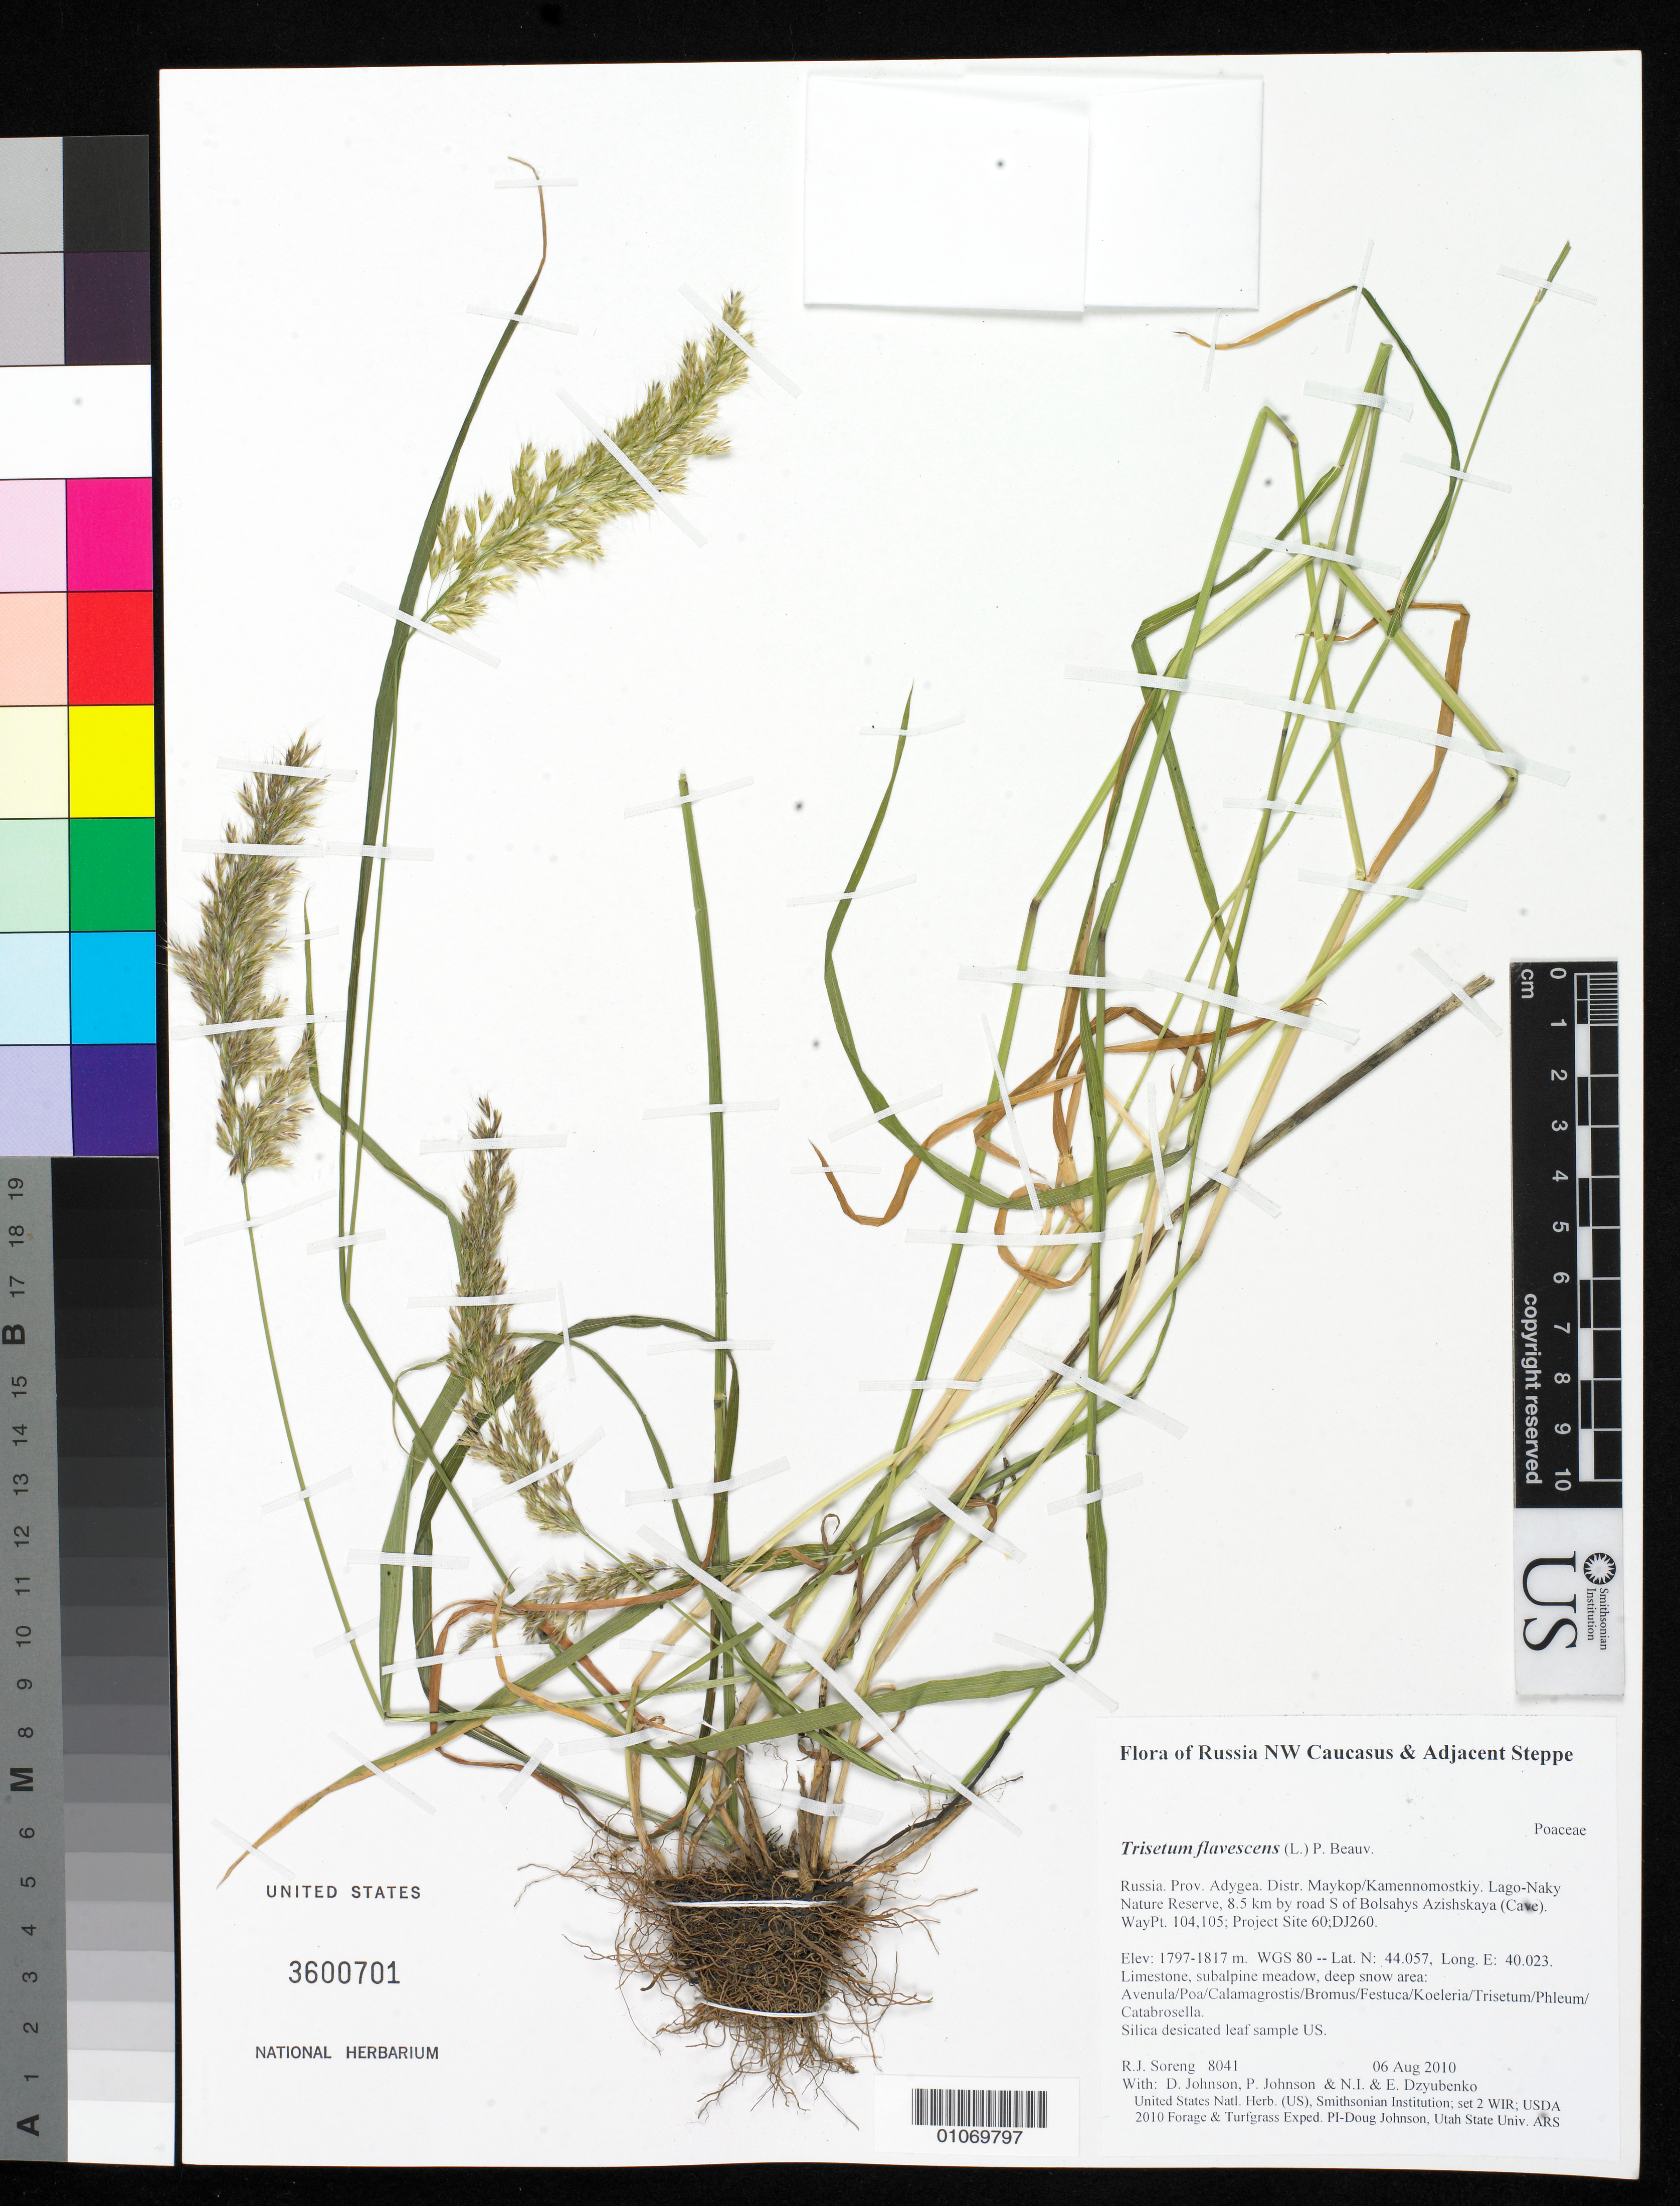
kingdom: Plantae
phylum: Tracheophyta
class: Liliopsida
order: Poales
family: Poaceae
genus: Trisetum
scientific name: Trisetum flavescens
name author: (L.) P. Beauv.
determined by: Soreng, Robert J., Research Associate (BOT), Smithsonian Institution - National Museum of Natural History (UNITED STATES)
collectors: R. J. Soreng, D. Johnson, P. Johnson, N. Dzyubenko & E. Dzyubenko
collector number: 8041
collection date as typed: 06 Aug 2010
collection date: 2010-08-06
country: Russian Federation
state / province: Adygea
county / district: Maykop/Kamennomostkiy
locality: Lago-Naky Nature Reserve, 8.5 km by road S of Bolsahys Azishskaya (Cave)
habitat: Limestone, subalpine meadow, deep snow area: Avenula/Poa/Calamagrostis/Bromus/Festuca/Koeleria/Trisetum/Phleum/Catabrosella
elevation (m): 1797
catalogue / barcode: US 3600701